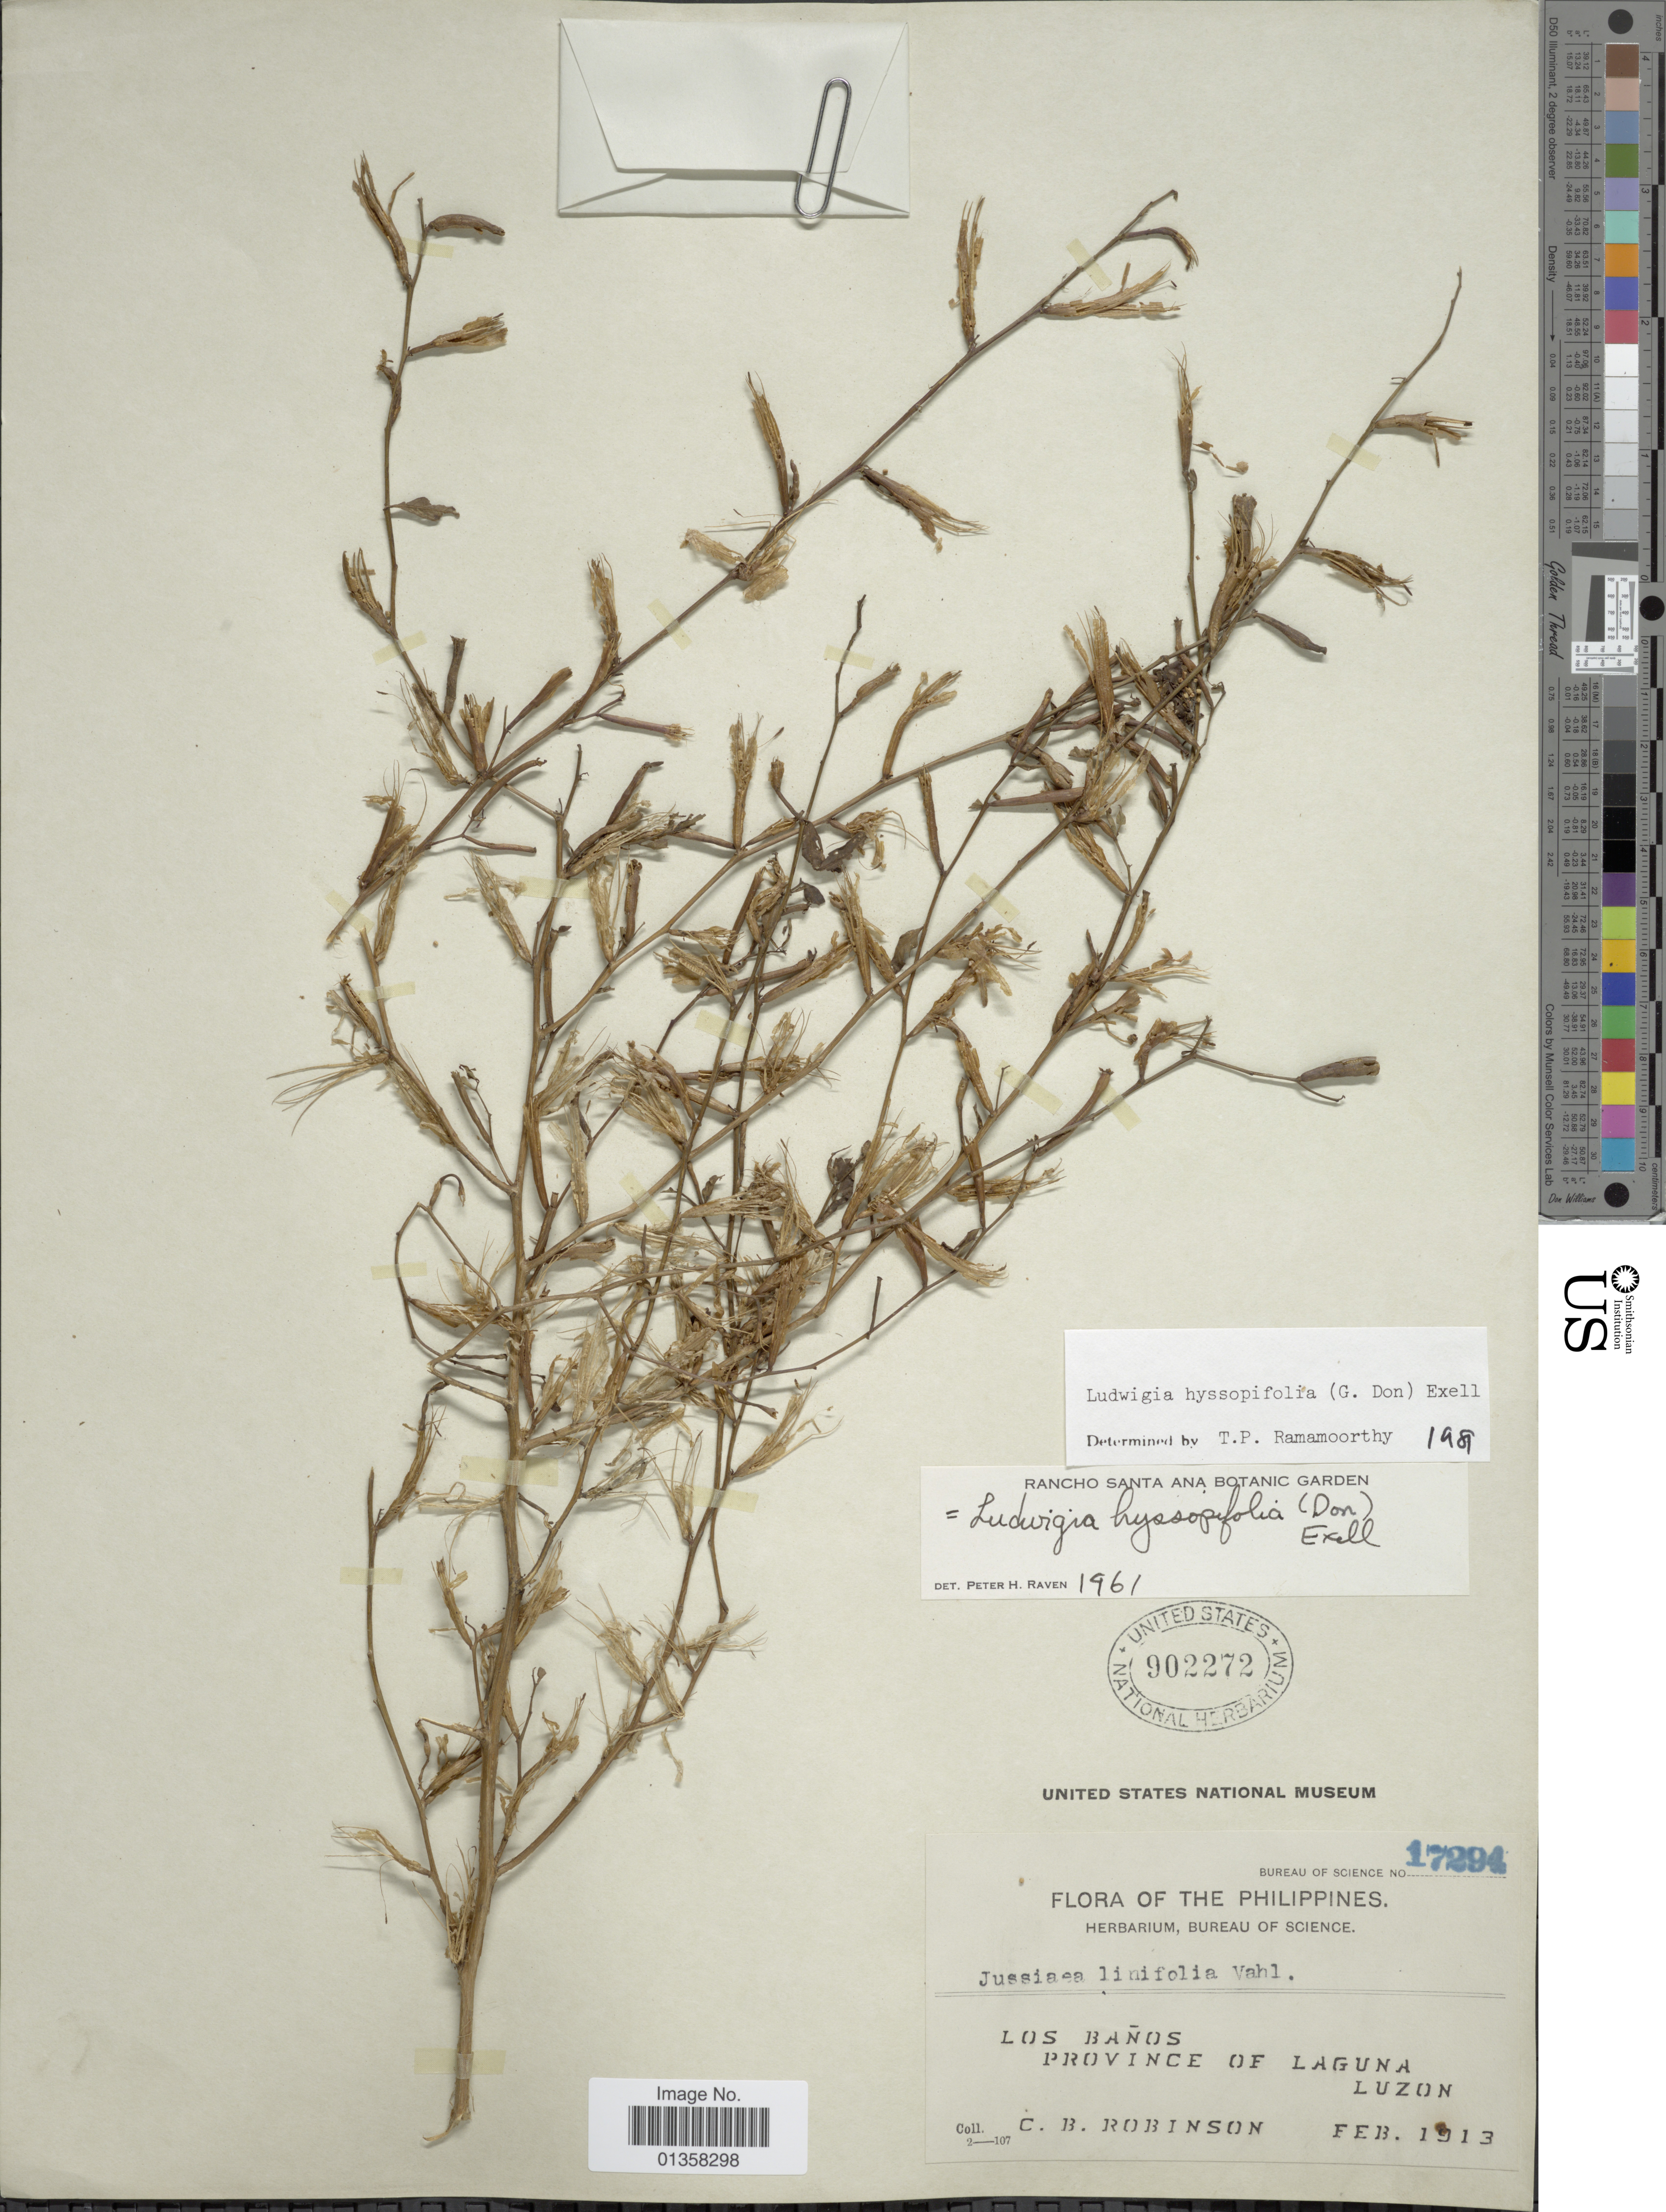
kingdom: Plantae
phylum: Tracheophyta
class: Magnoliopsida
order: Myrtales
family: Onagraceae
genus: Ludwigia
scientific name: Ludwigia hyssopifolia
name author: (G. Don) Exell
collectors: C. Robinson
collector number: Bureau of Science 17294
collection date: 1913-02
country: Philippines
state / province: Central Luzon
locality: Los Baños, Province of Laguna, Luzon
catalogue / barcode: US 902272